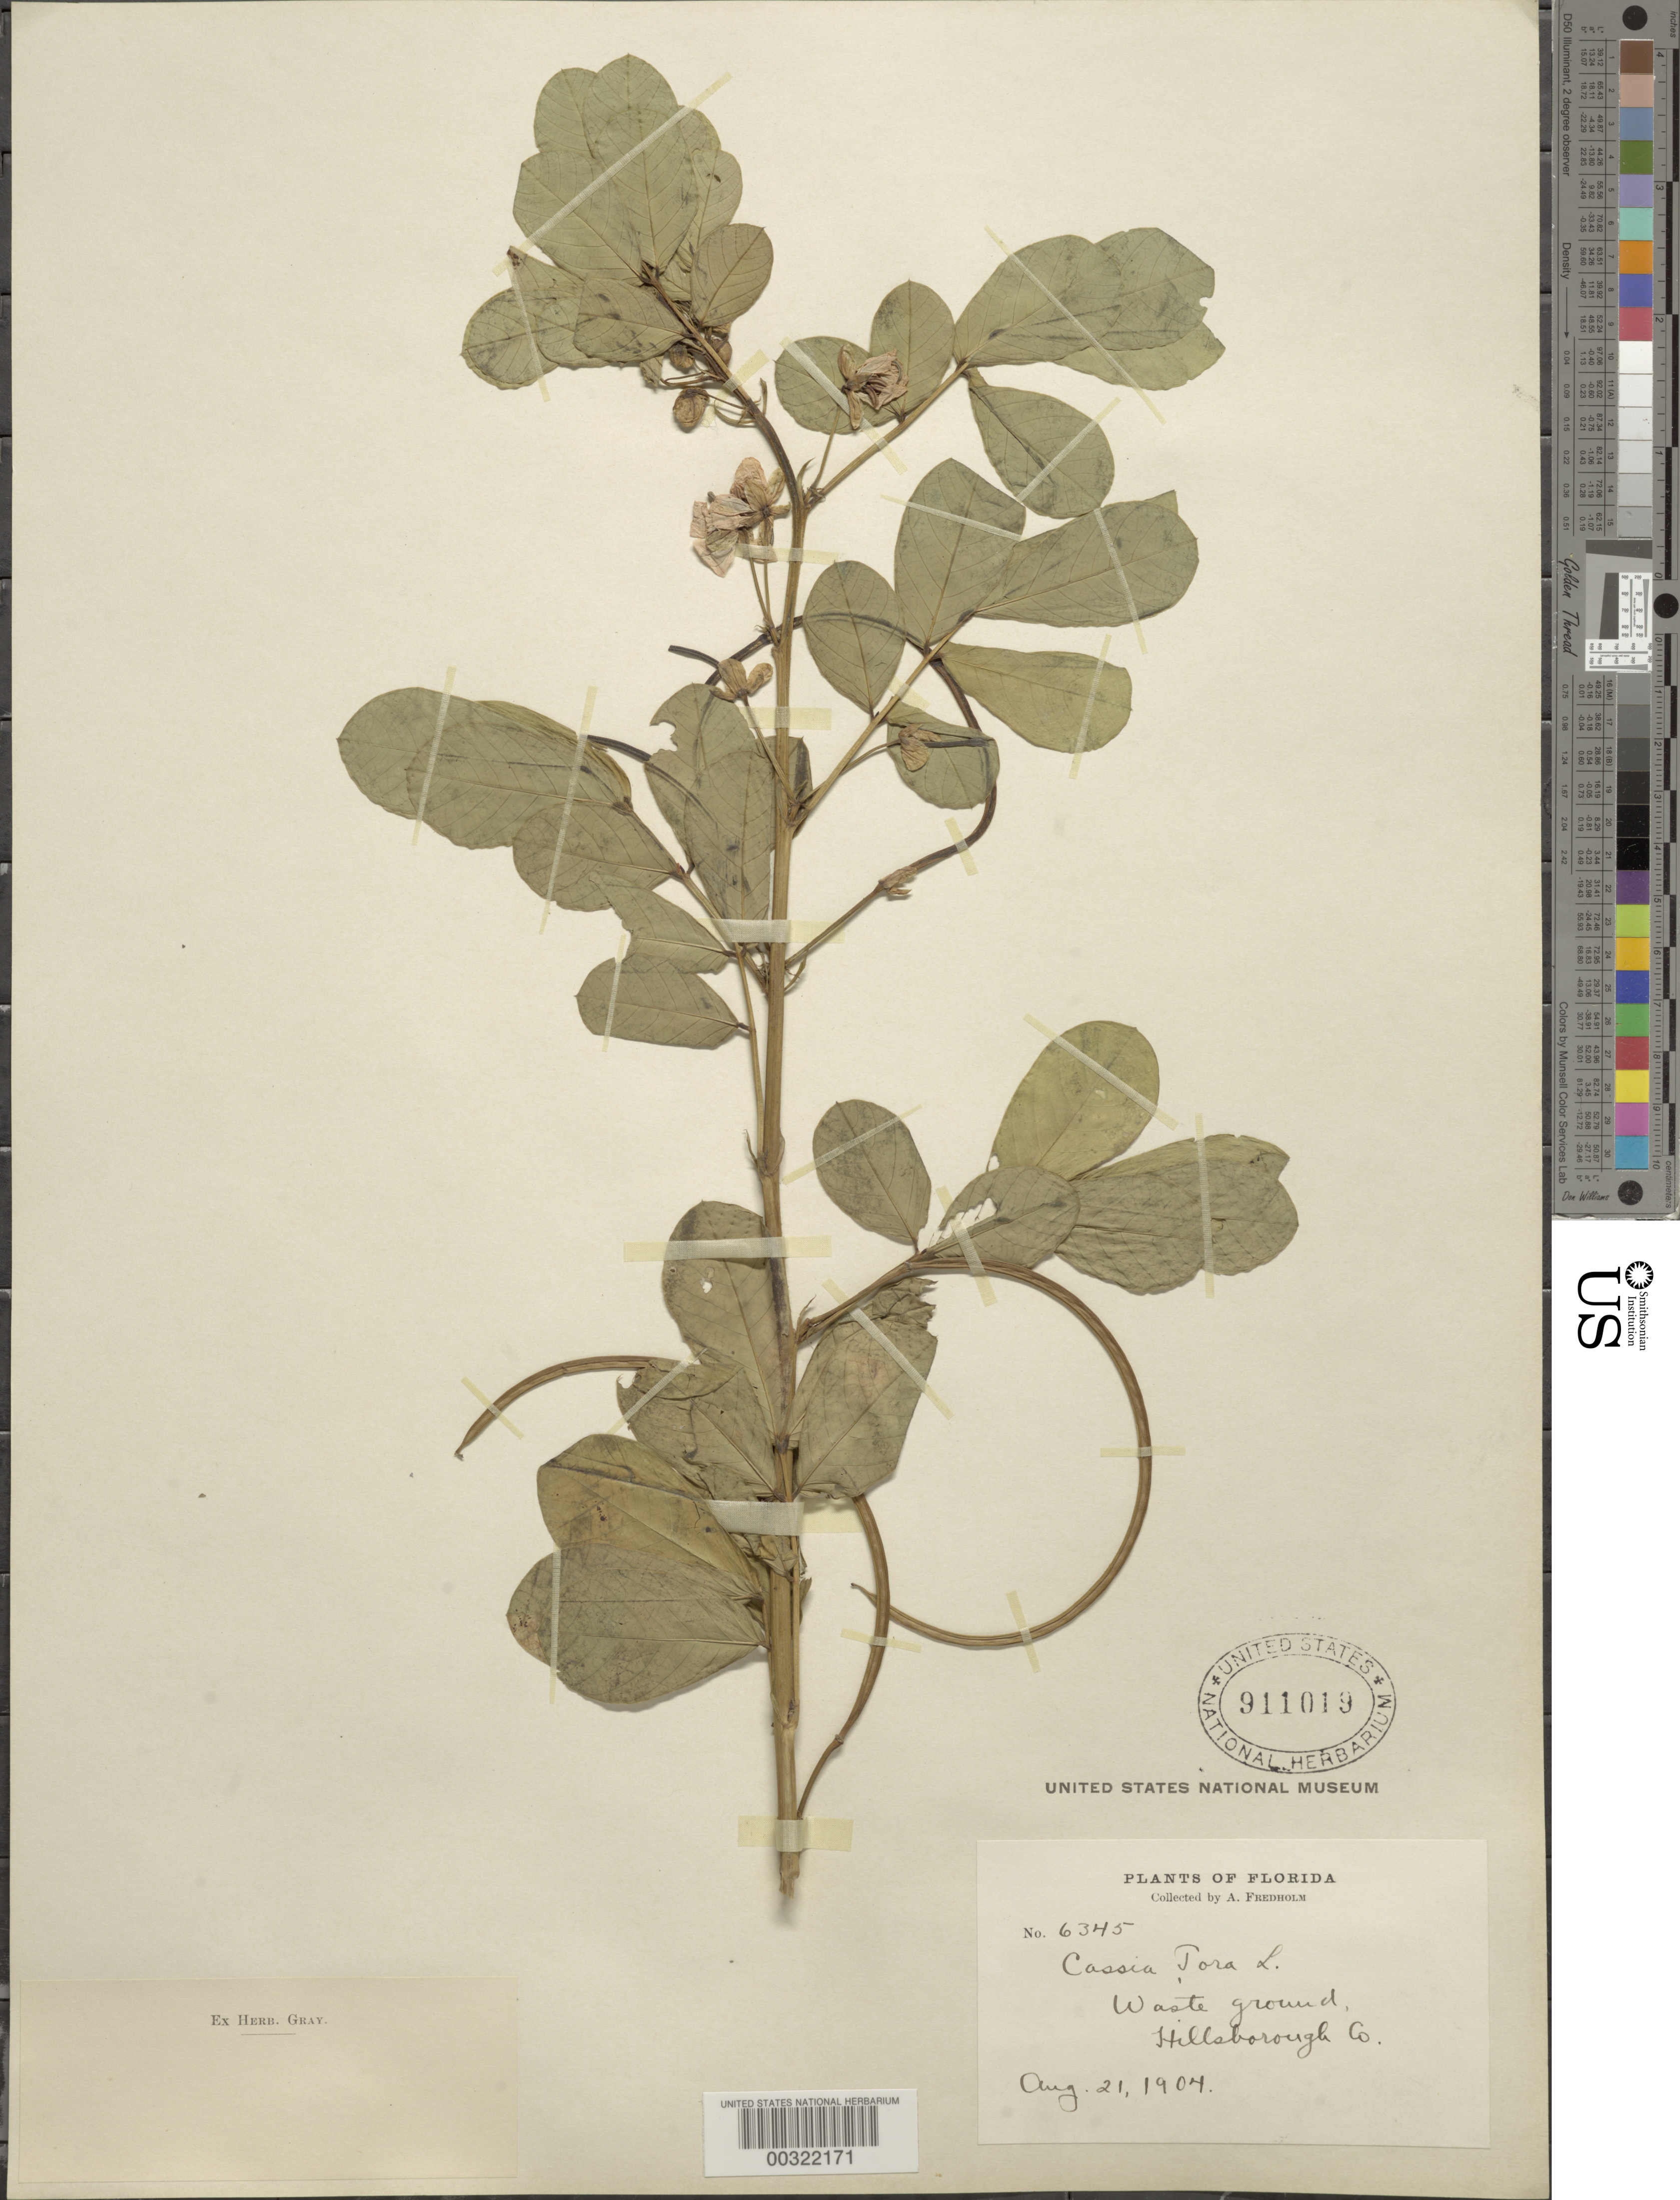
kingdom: Plantae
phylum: Tracheophyta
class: Magnoliopsida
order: Fabales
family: Fabaceae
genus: Senna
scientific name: Senna obtusifolia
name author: (L.) H.S. Irwin & Barneby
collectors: A. J. Fredholm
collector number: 6345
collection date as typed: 21 Aug 1904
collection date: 1904-08-21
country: United States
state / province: Florida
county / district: Hillsborough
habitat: Waste ground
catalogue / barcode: US 911019